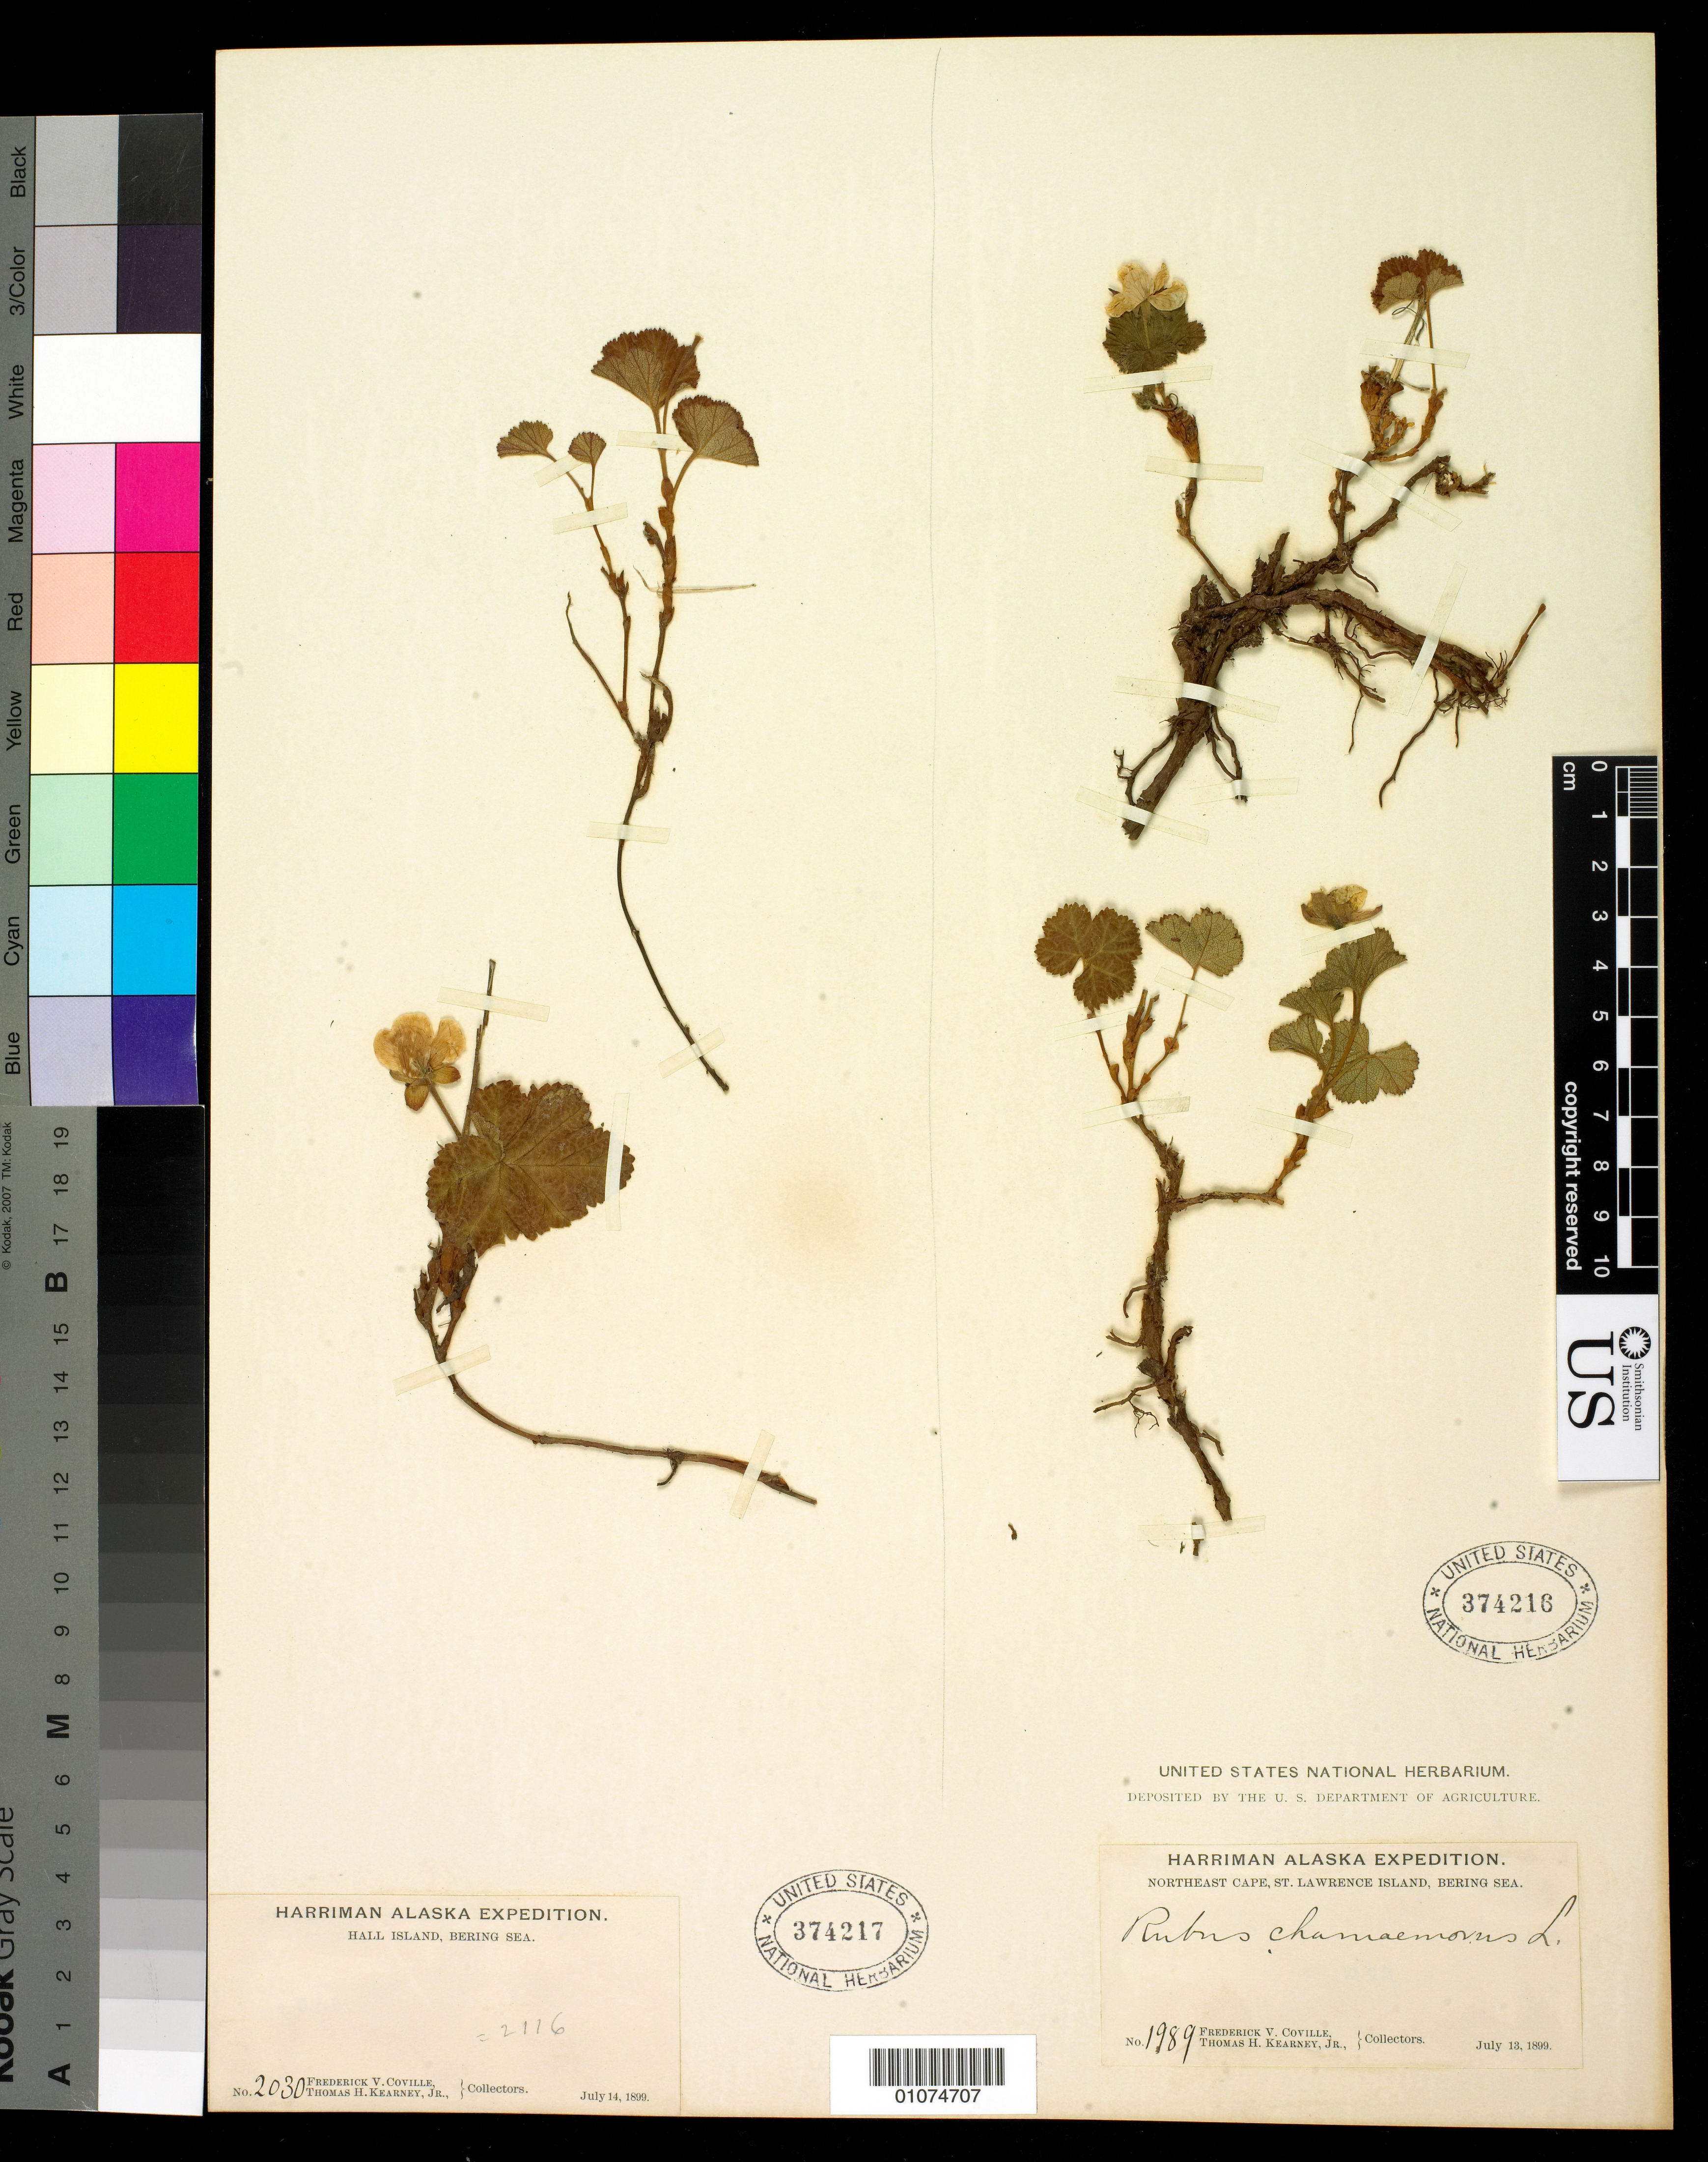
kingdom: Plantae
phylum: Tracheophyta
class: Magnoliopsida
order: Rosales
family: Rosaceae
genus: Rubus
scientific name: Rubus chamaemorus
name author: L.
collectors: F. V. Coville & T. H. Kearney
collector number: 1989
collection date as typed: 13 Jul 1899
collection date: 1899-07-13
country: United States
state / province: Alaska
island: St. Lawrence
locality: Northeast Cape, Bering Sea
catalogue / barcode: US 374216